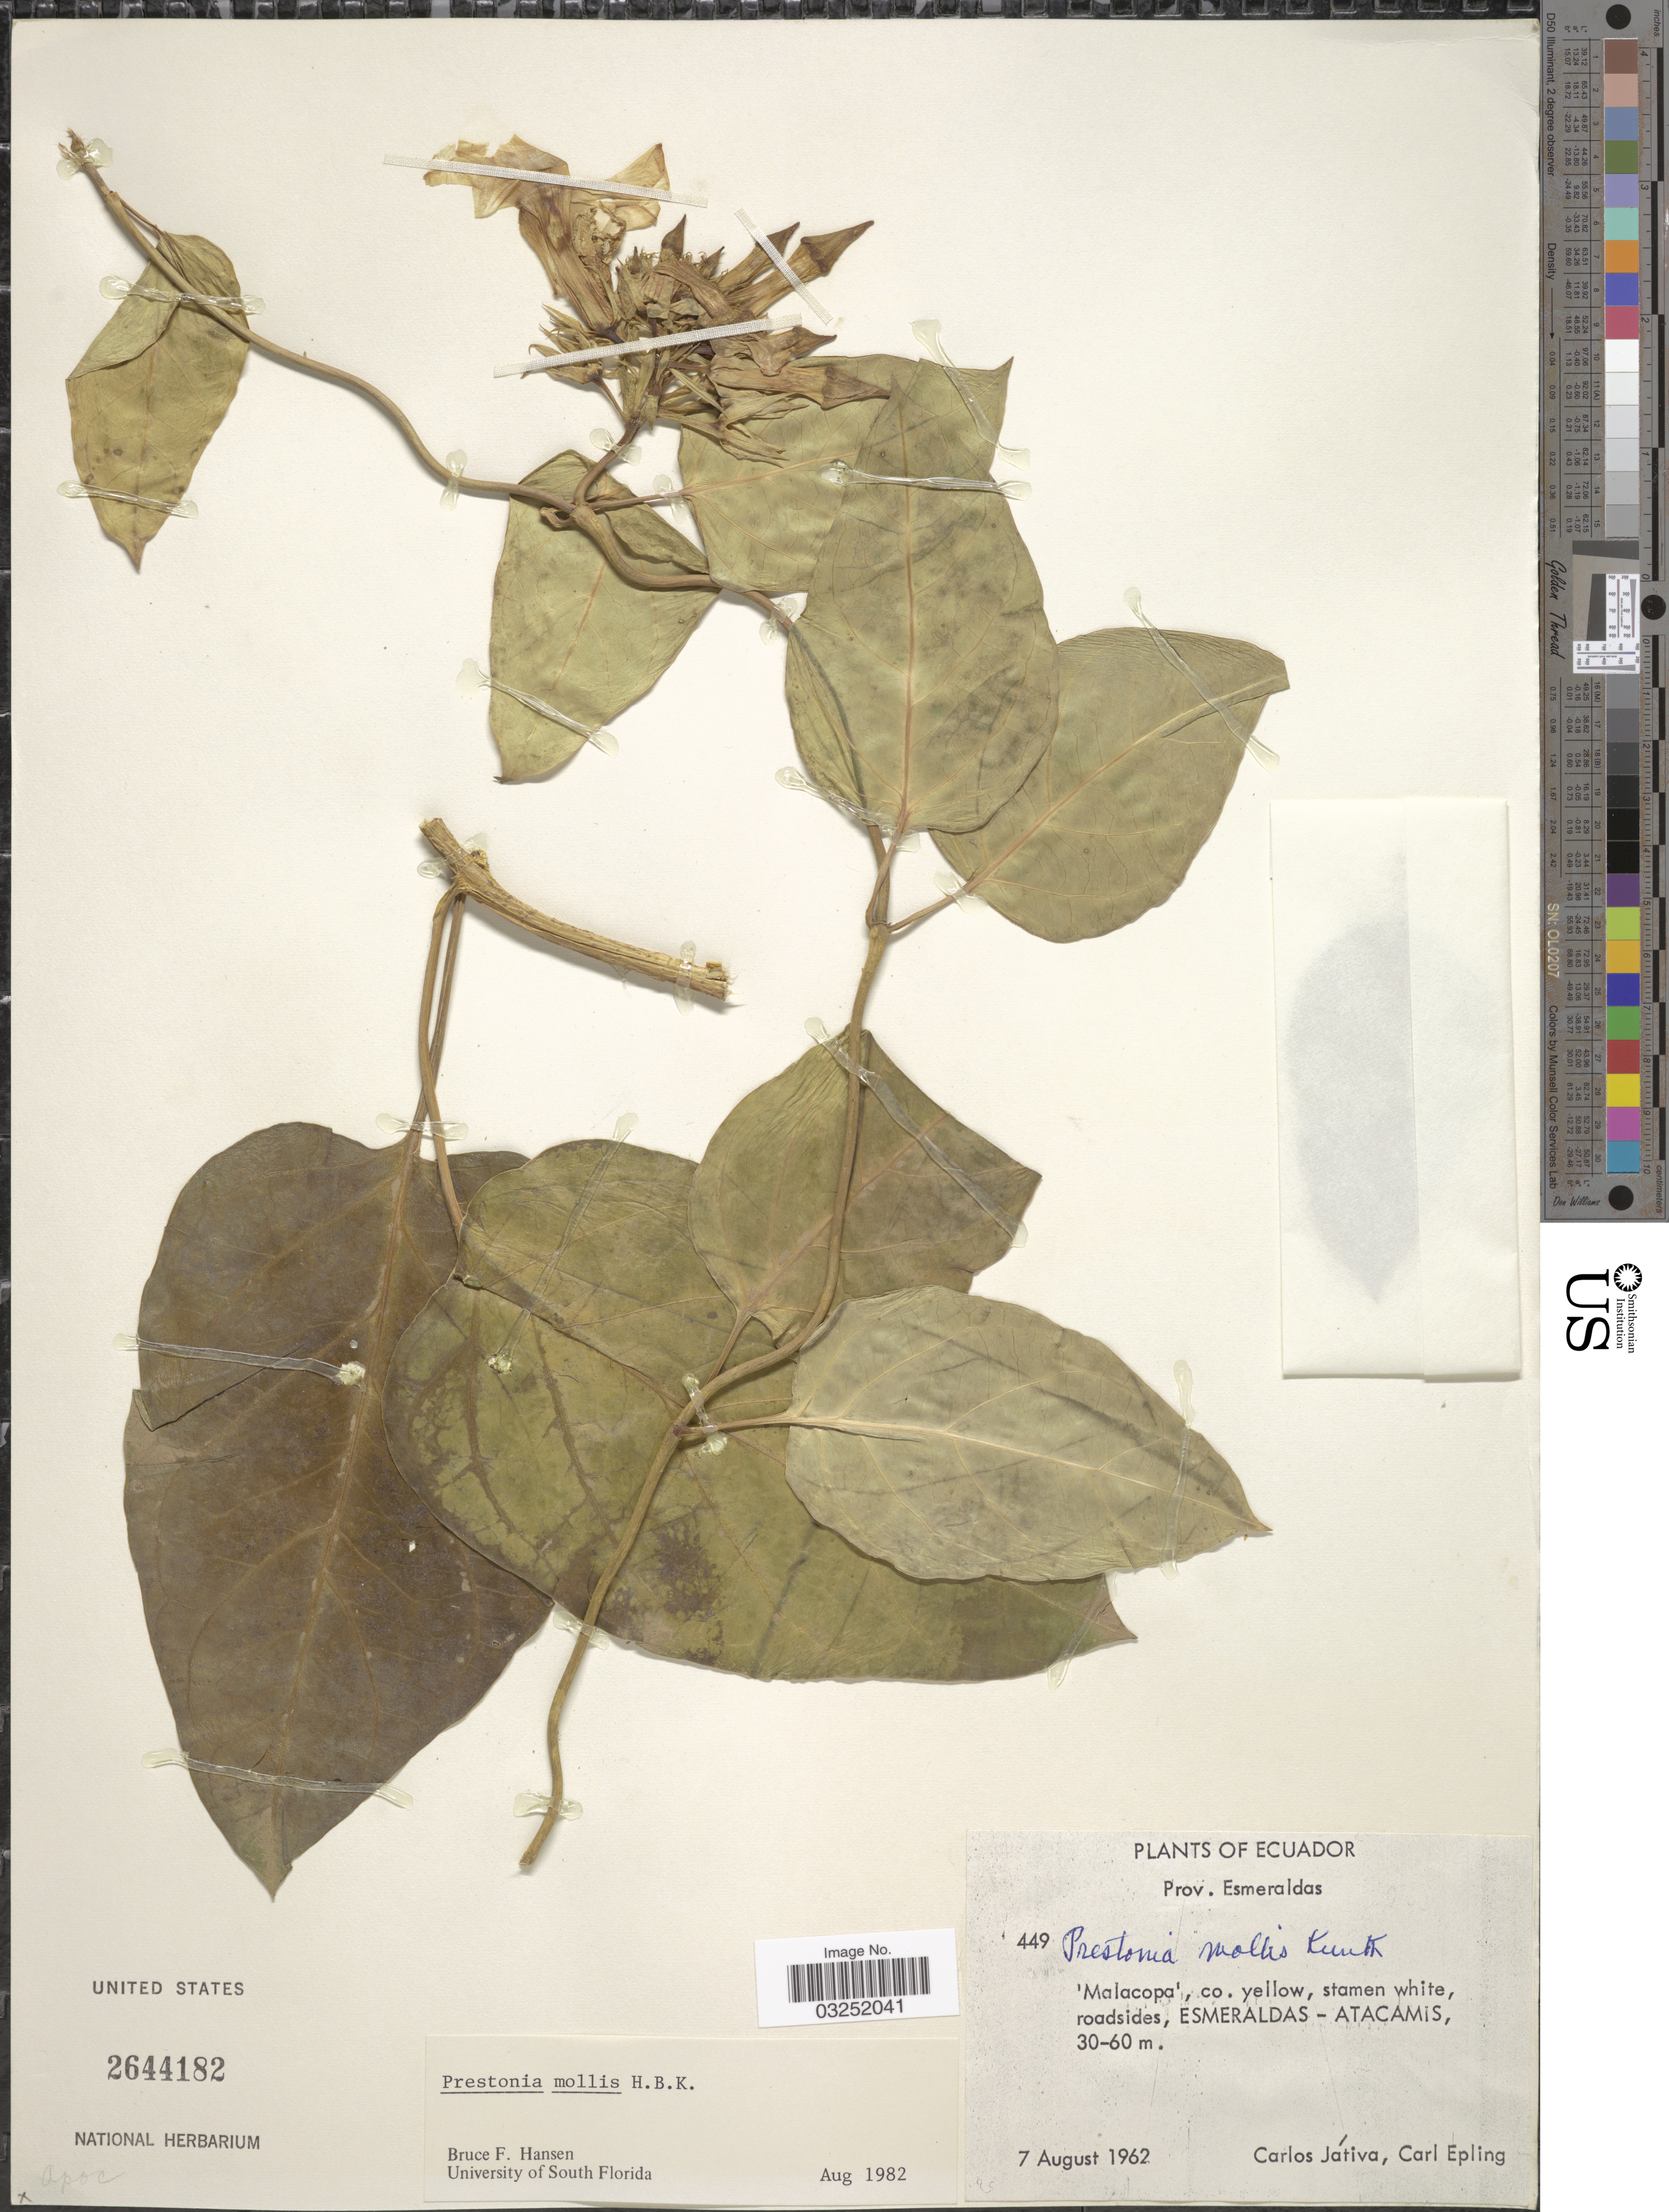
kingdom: Plantae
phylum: Tracheophyta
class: Magnoliopsida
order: Gentianales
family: Apocynaceae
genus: Prestonia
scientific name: Prestonia mollis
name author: Kunth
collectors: C. D. Játiva & C. C. Epling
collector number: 449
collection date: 1962-08-07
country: Ecuador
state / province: Esmeraldas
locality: Esmeraldas-Atacamis.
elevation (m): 30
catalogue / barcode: US 2644182